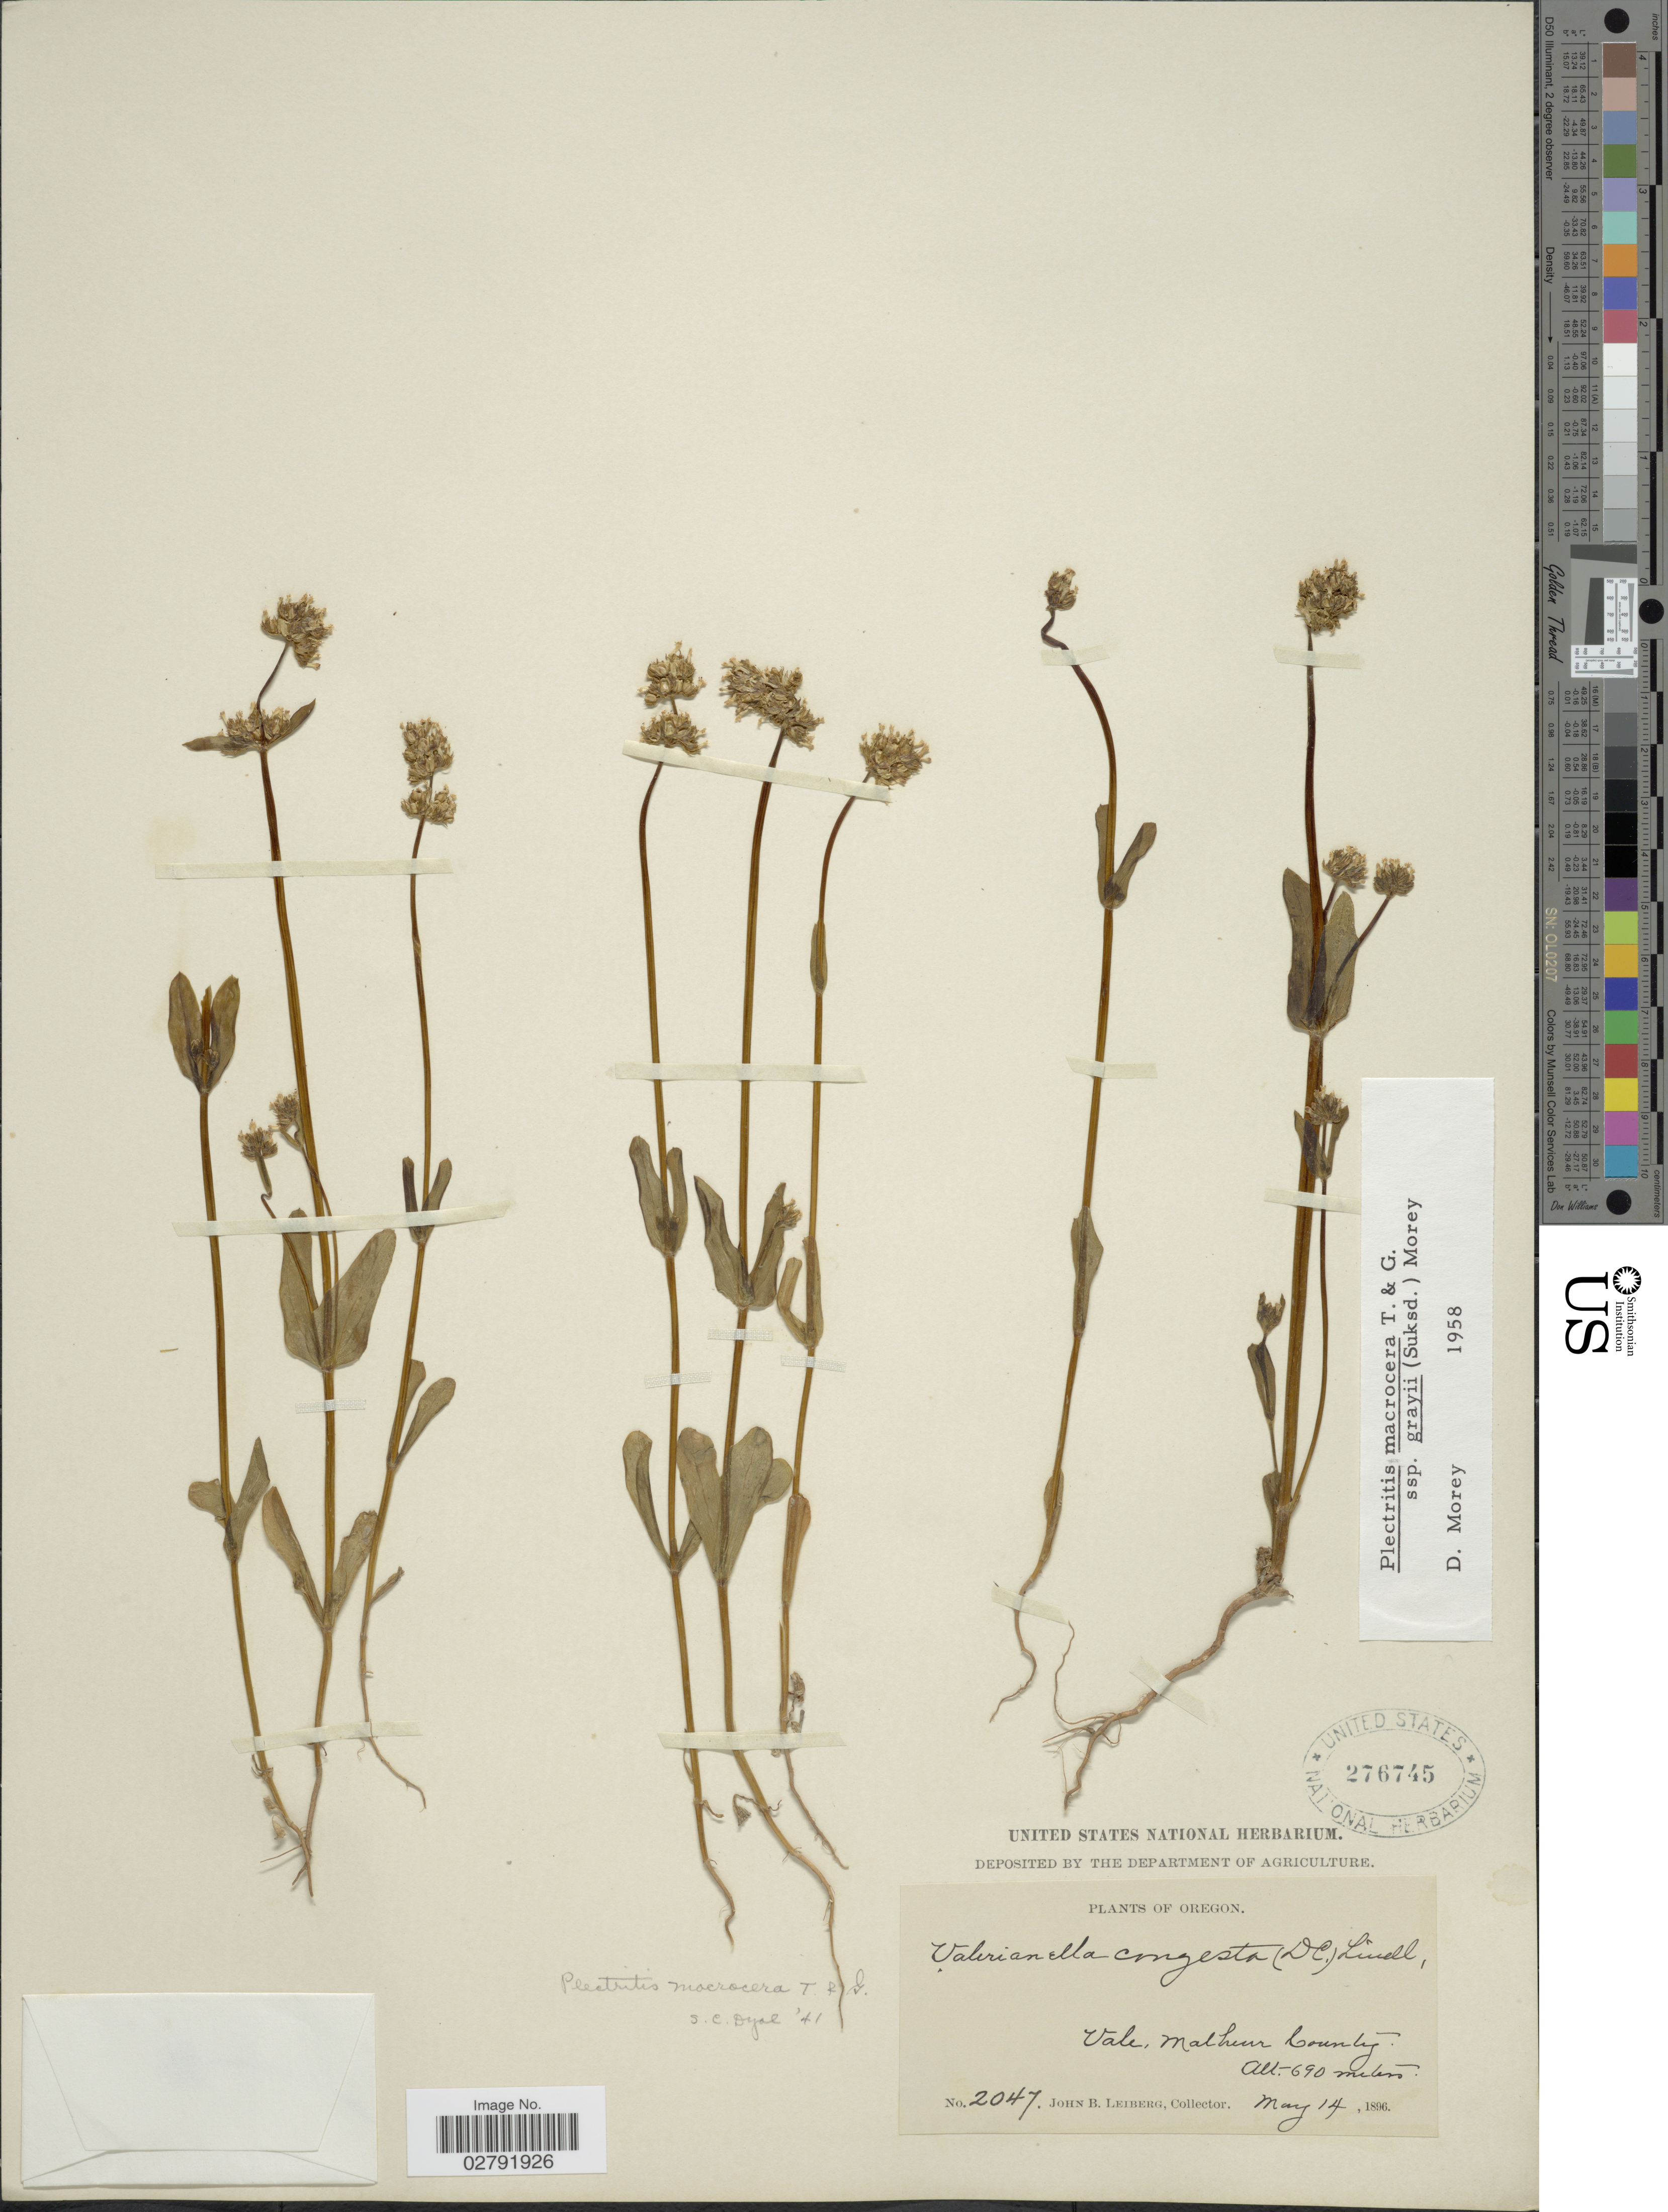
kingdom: Plantae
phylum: Tracheophyta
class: Magnoliopsida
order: Dipsacales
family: Caprifoliaceae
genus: Plectritis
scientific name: Plectritis macrocera subsp. grayi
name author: (Suksd.) Morey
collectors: J. B. Leiberg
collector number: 2047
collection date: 1896-05-14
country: United States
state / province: Oregon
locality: Vale, Mathur County.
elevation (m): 690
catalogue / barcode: US 276745